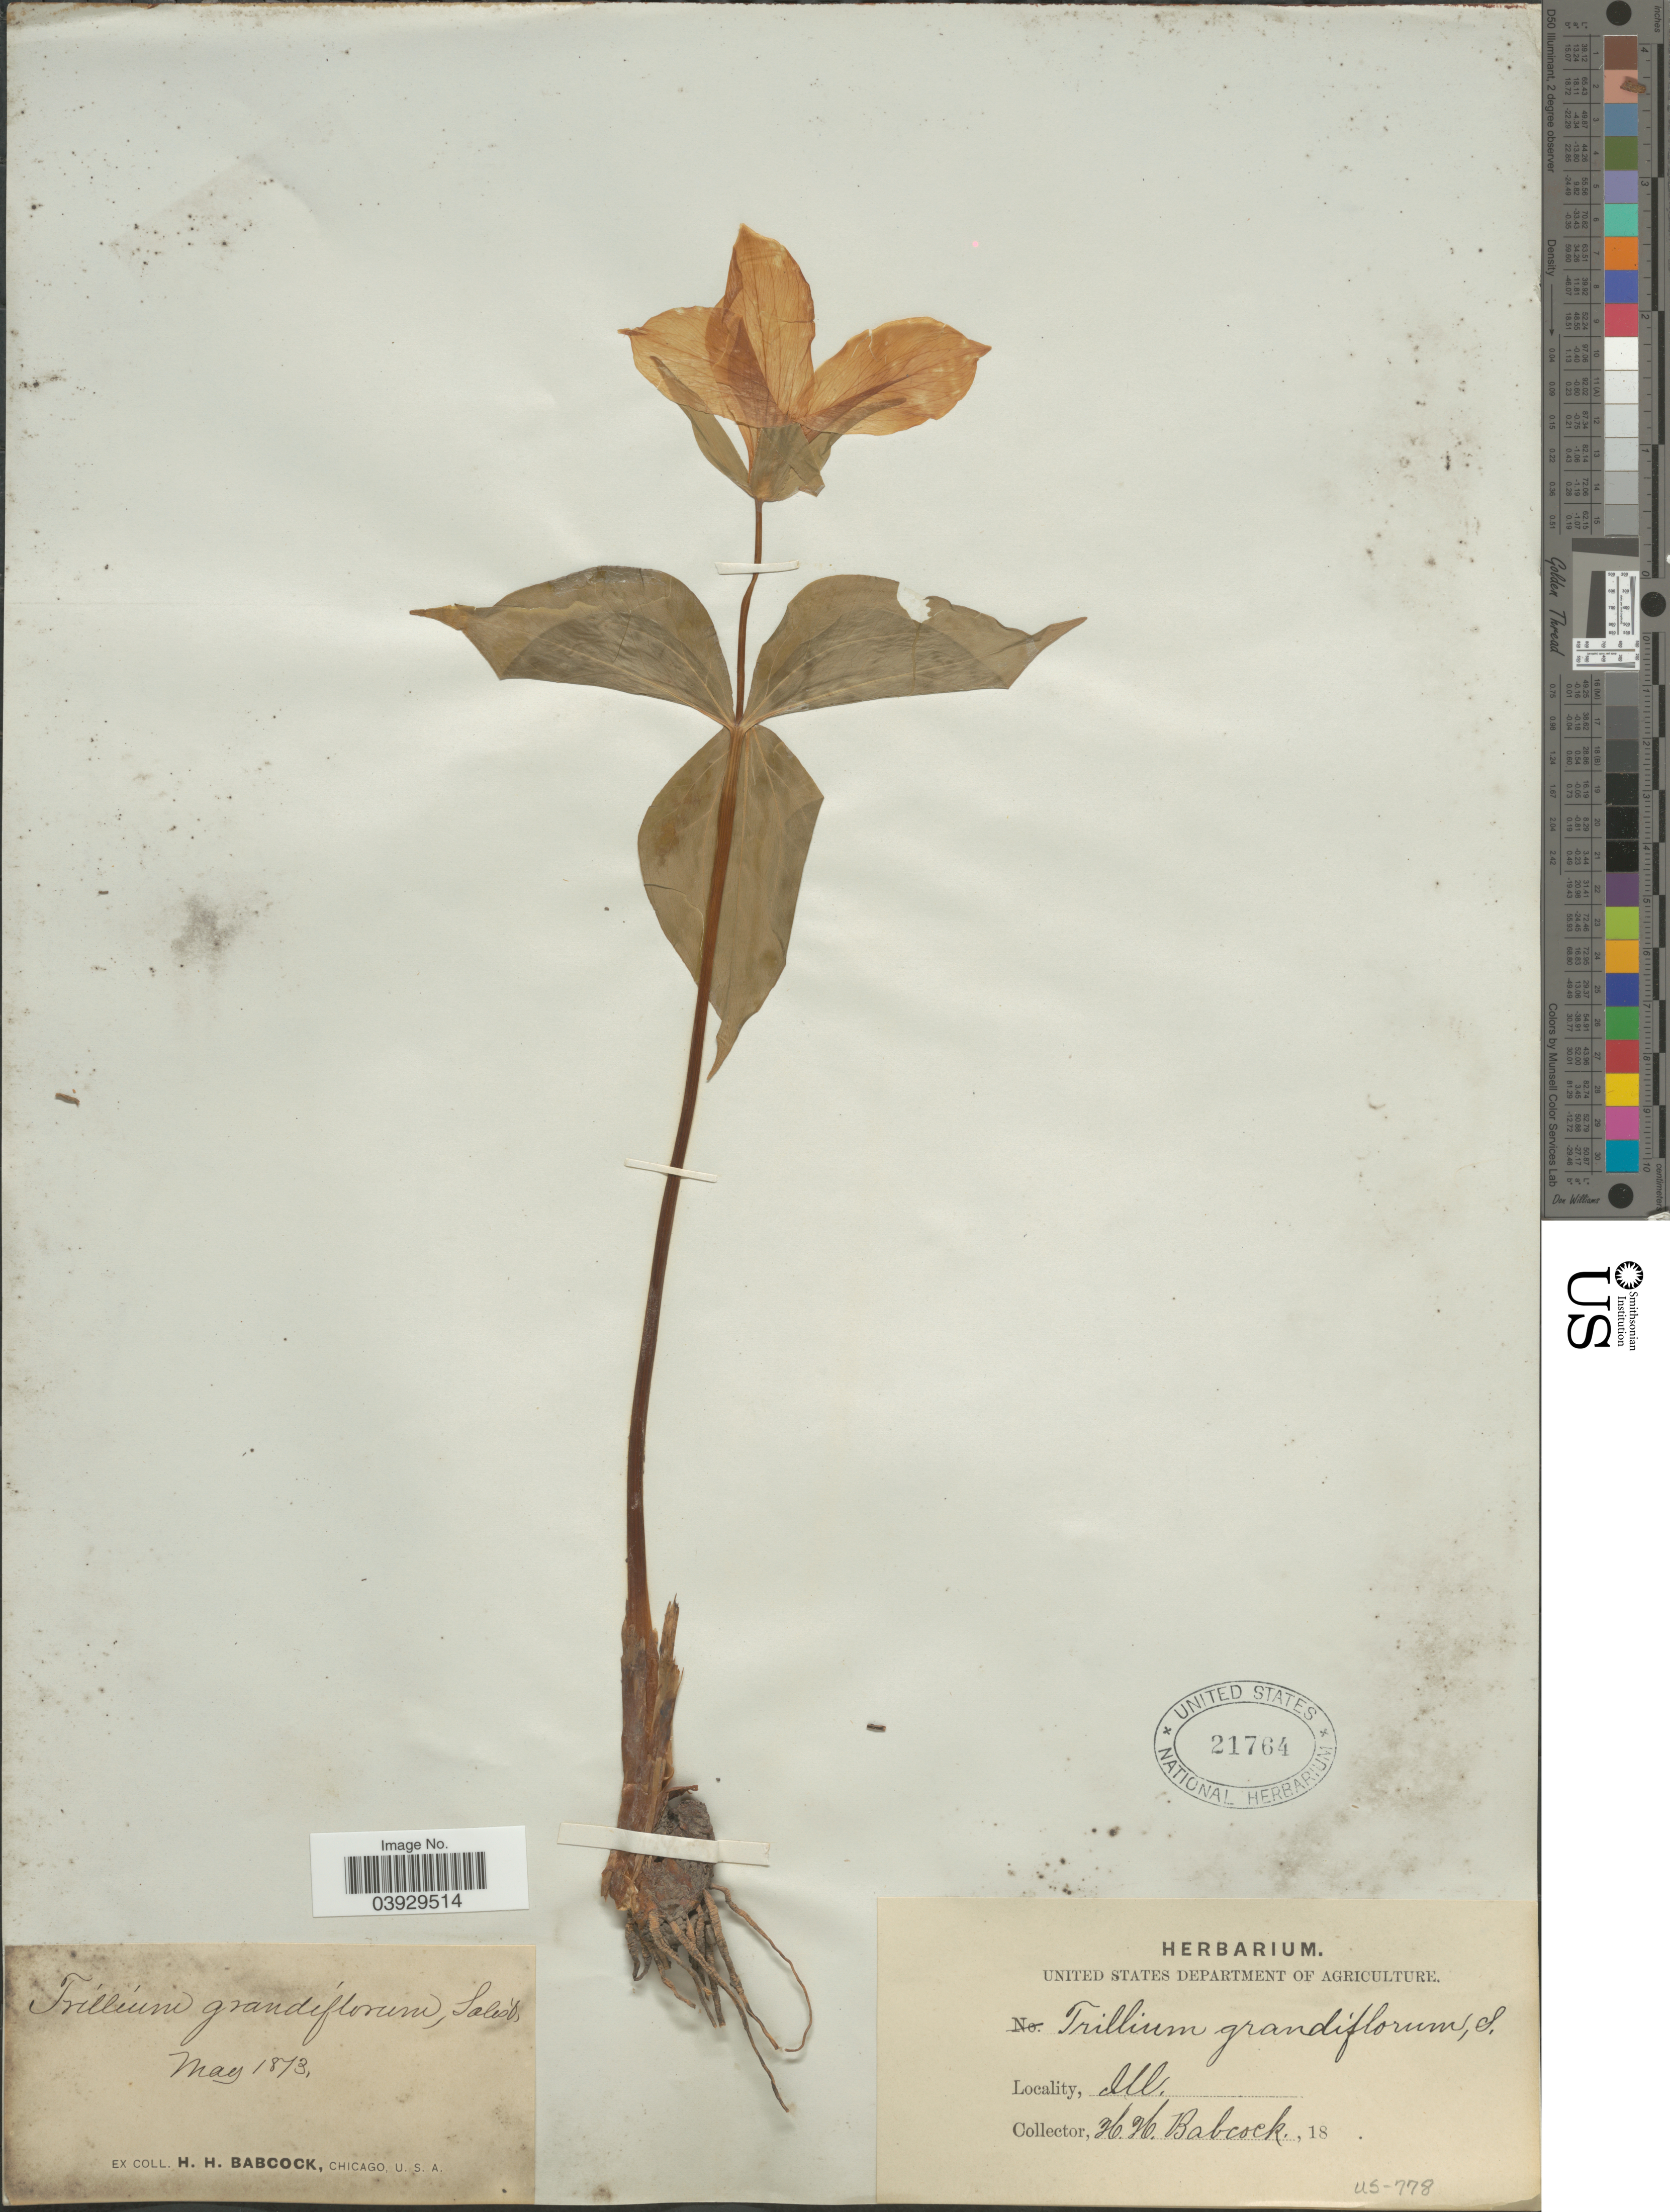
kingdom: Plantae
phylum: Tracheophyta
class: Liliopsida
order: Liliales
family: Melanthiaceae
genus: Trillium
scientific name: Trillium grandiflorum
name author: (Michx.) Salisb.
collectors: H. Babcock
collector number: US-778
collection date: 1873-05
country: United States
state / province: Illinois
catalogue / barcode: US 21764